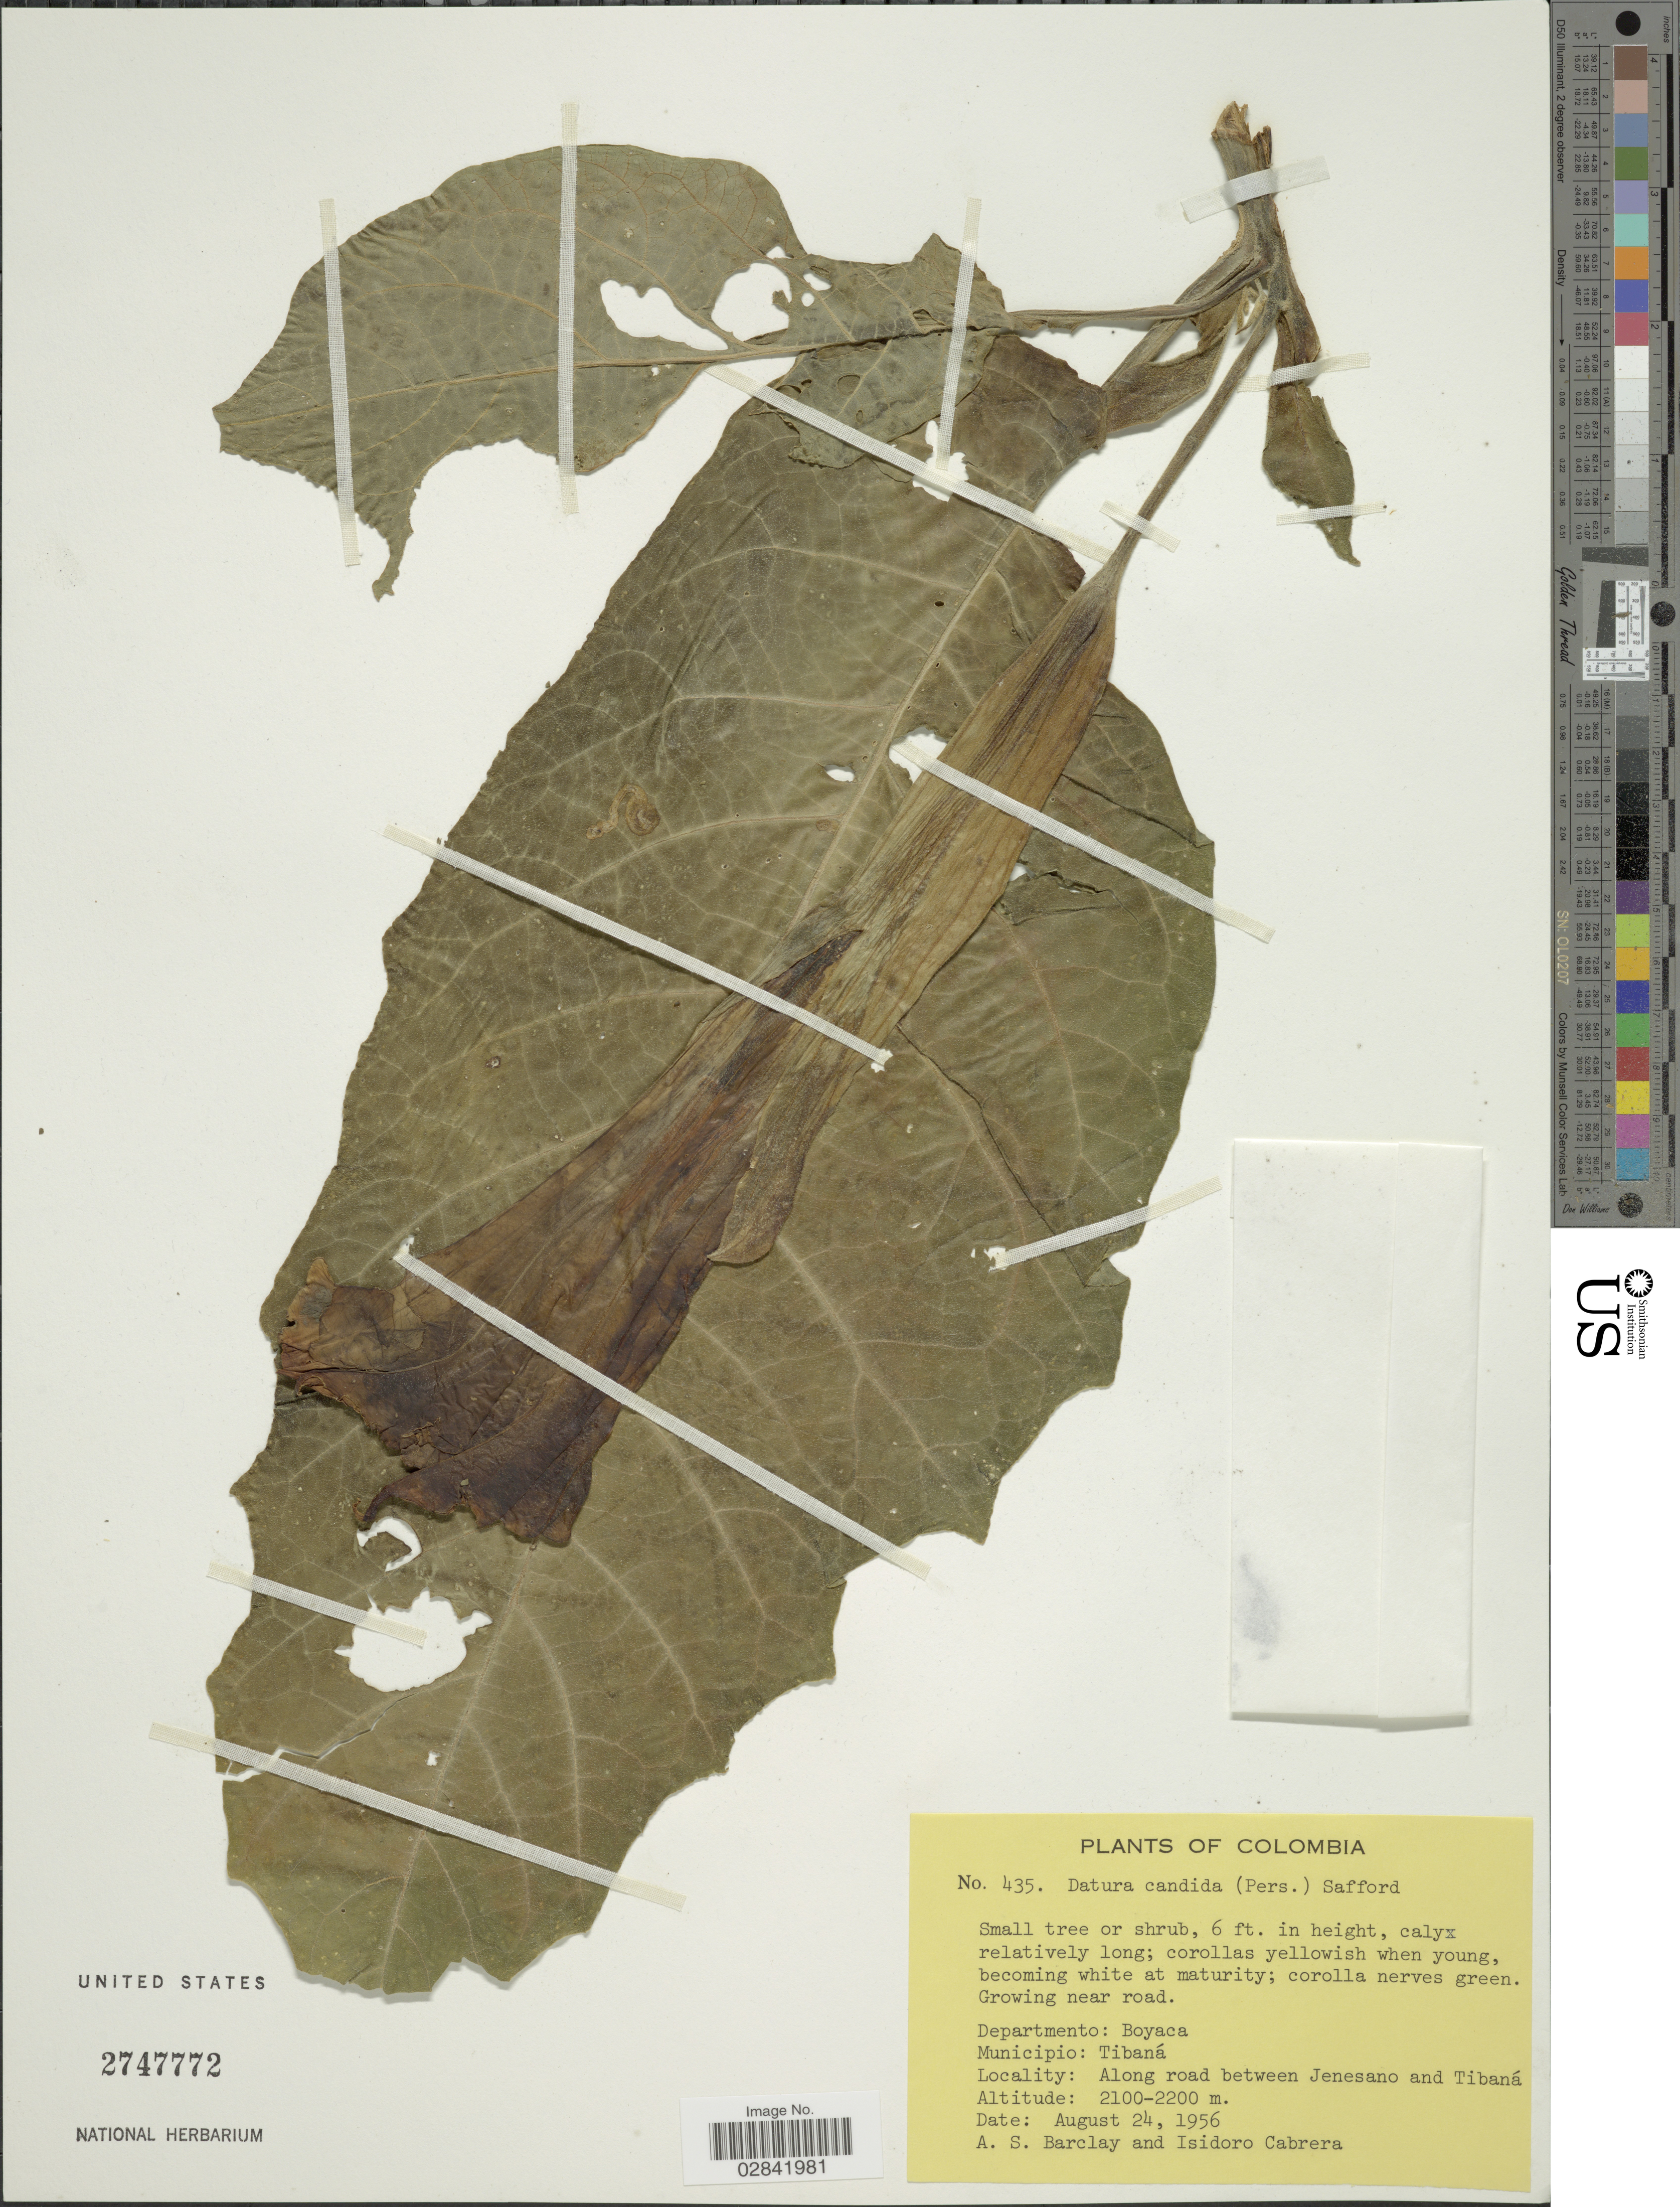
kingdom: Plantae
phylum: Tracheophyta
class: Magnoliopsida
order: Solanales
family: Solanaceae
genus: Brugmansia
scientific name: Brugmansia x candida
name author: Pers.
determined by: (US) Smithsonian Institution - National Museum of Natural History - Department of Botany (UNITED STATES)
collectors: A. S. Barclay & I. Cabrera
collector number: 435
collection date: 1956-08-24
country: Colombia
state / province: Boyacá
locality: Departmento: Boyaca. Municipio: Tibaná. Along road between Jenesano and Tibaná.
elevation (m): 2100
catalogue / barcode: US 2747772